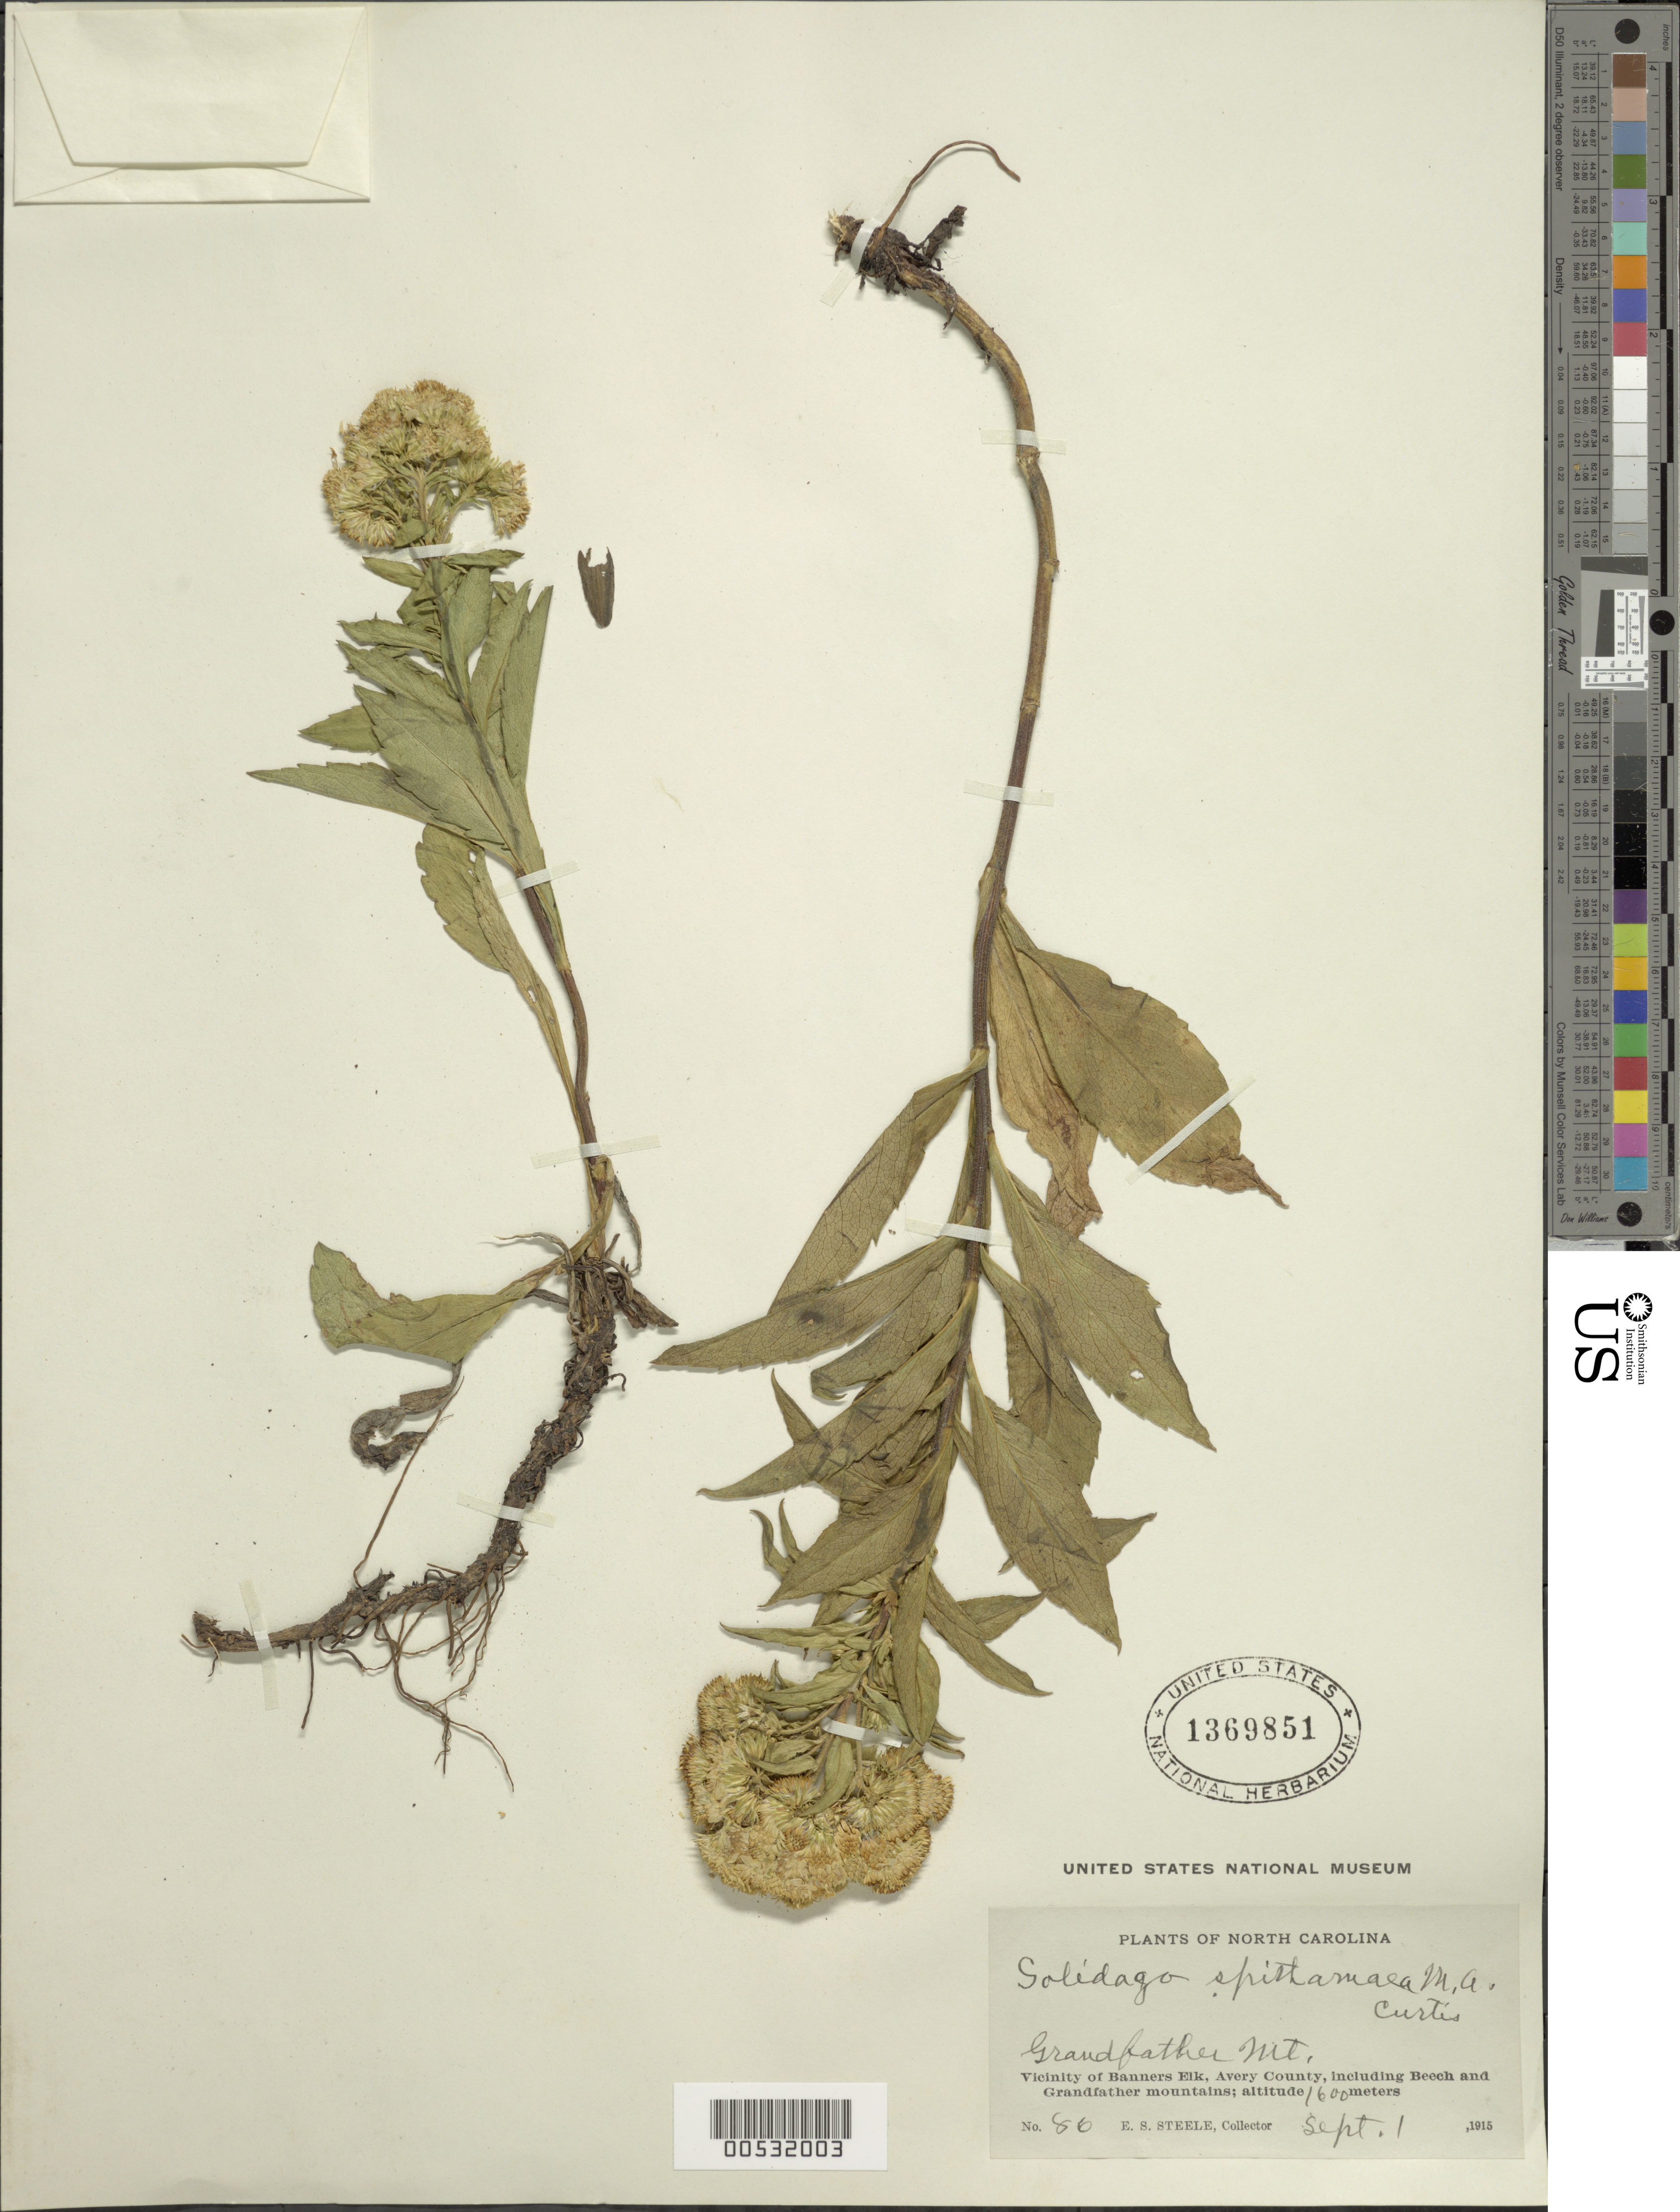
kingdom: Plantae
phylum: Tracheophyta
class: Magnoliopsida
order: Asterales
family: Asteraceae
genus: Solidago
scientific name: Solidago spithamaea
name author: M.A. Curtis ex A. Gray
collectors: E. Steele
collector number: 86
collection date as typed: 01 Sep 1915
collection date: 1915-09-01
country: United States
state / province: North Carolina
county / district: Avery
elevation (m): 1600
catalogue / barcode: US 1369851